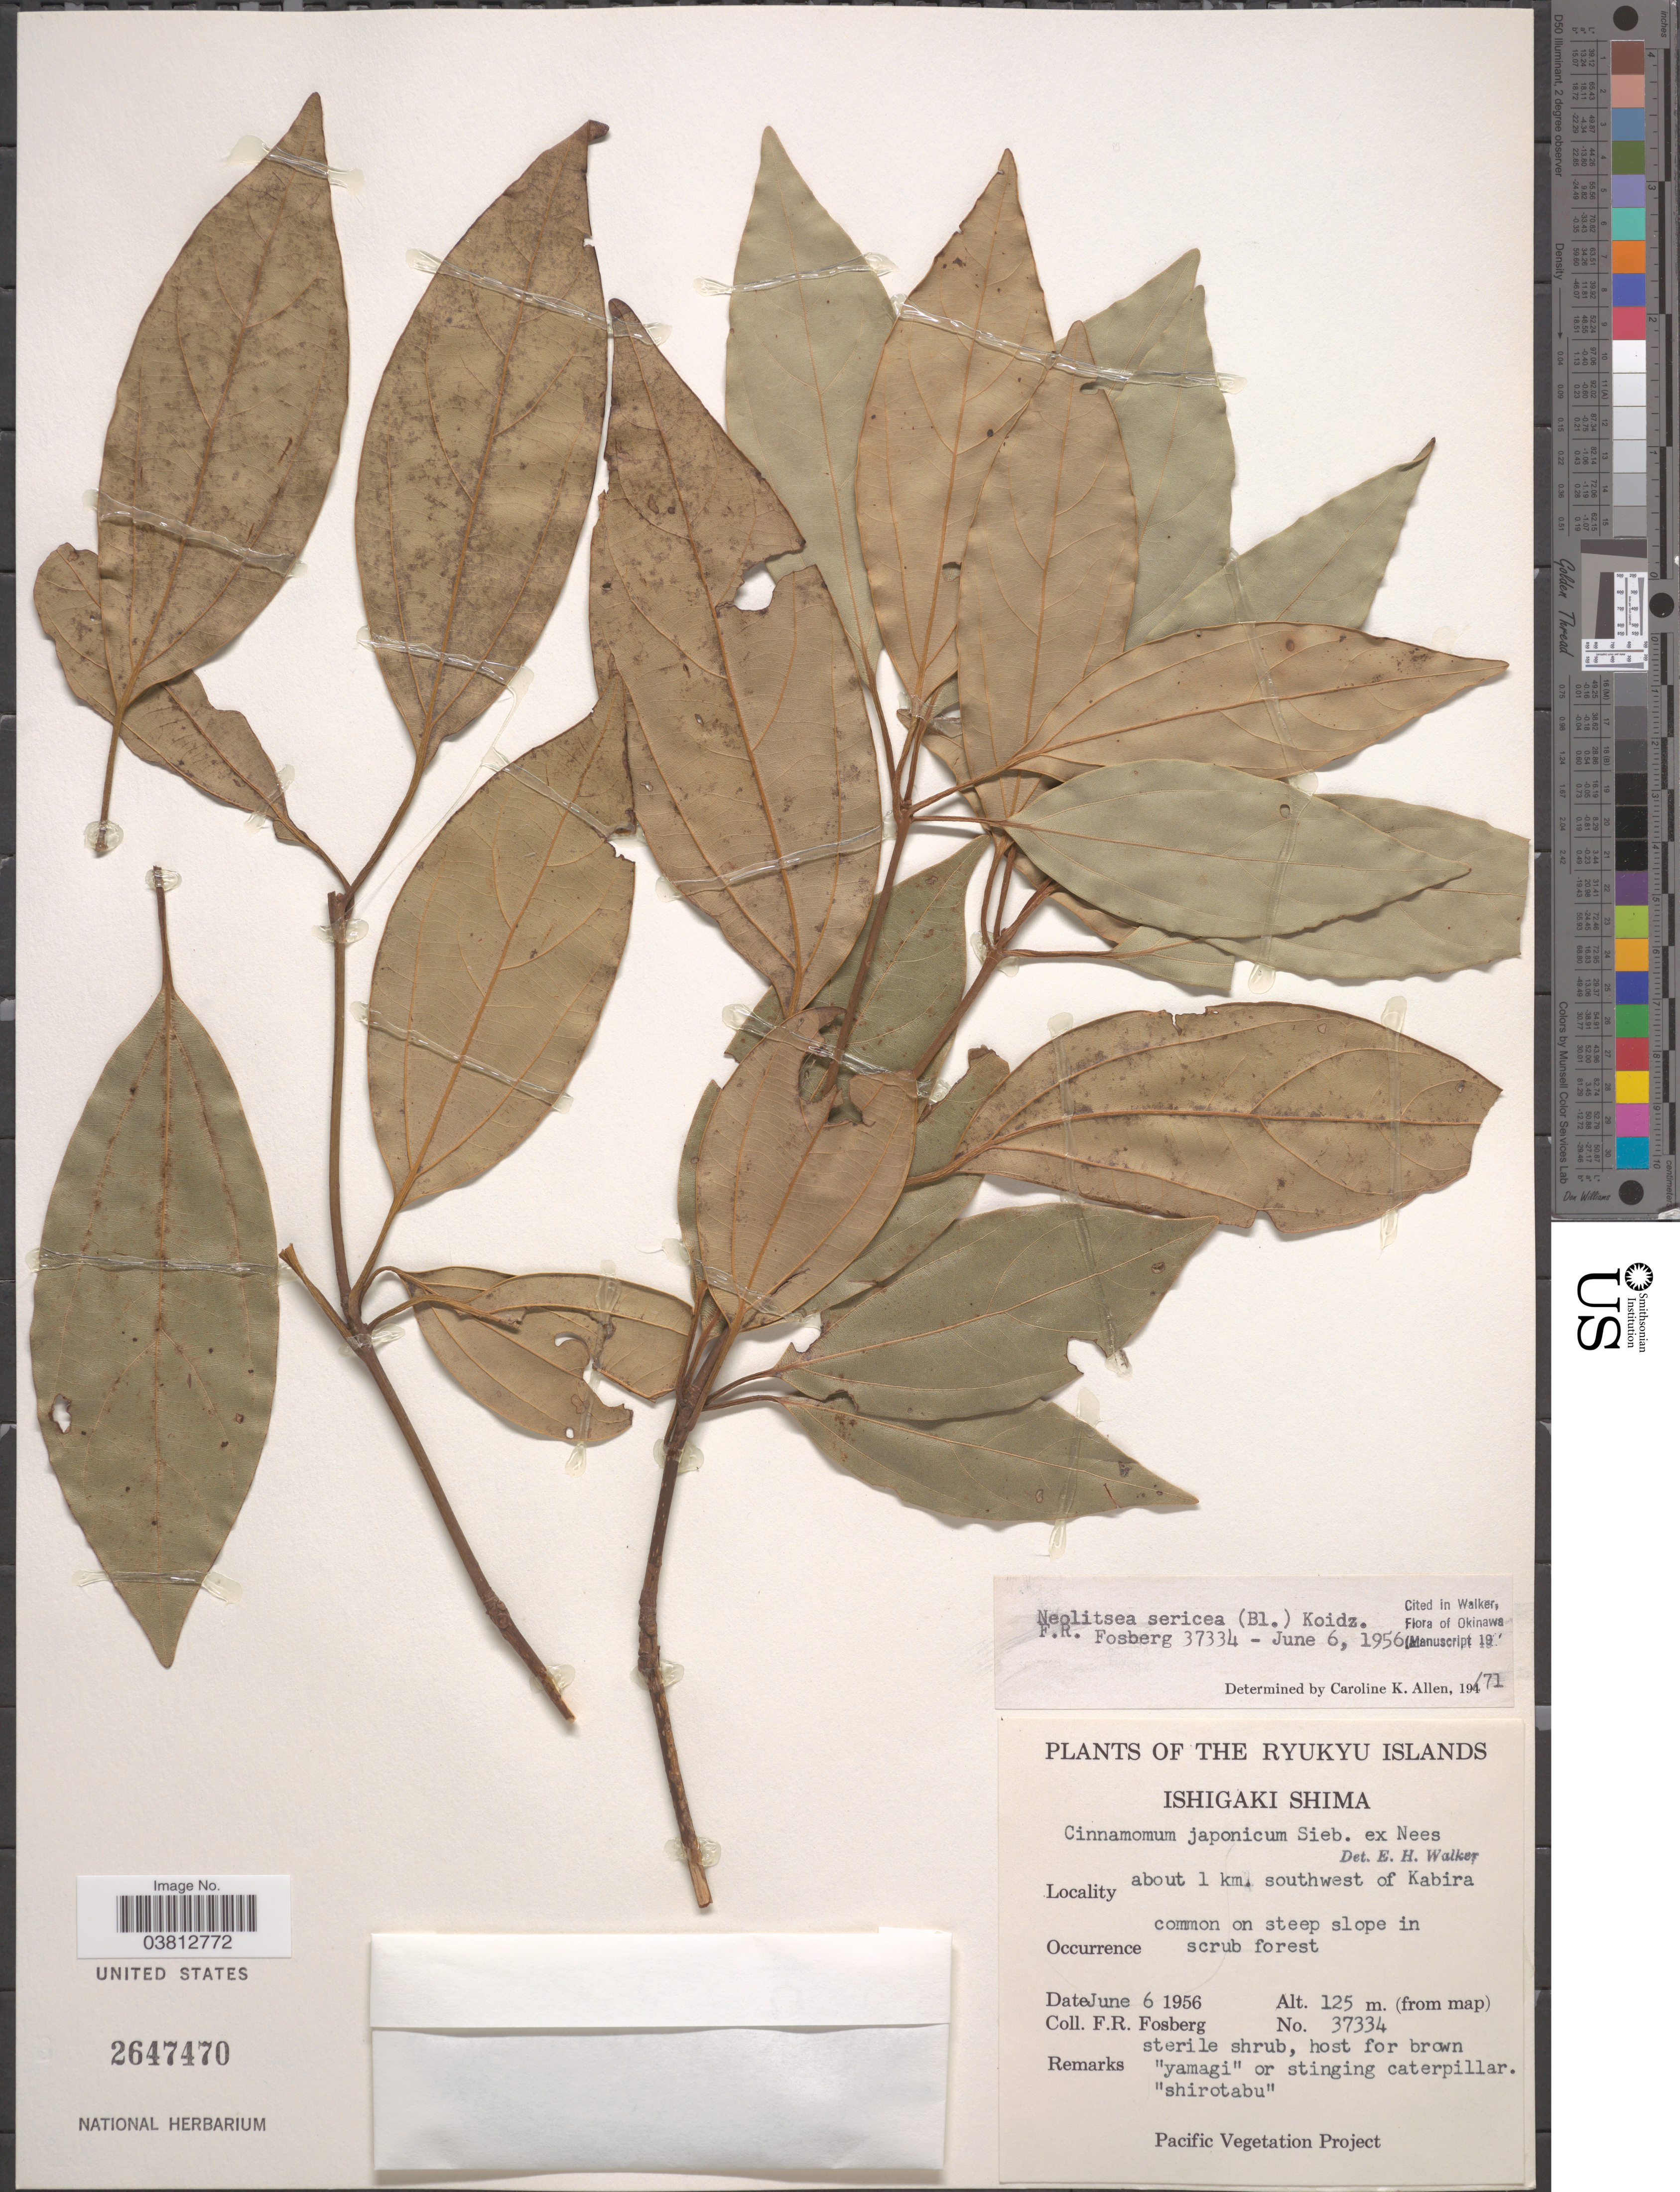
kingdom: Plantae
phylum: Tracheophyta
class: Magnoliopsida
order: Laurales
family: Lauraceae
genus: Neolitsea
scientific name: Neolitsea sericea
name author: (Blume) Koidz.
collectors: F. R. Fosberg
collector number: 37334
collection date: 1956-06-06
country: Japan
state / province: Okinawa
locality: Ryukyu Islands. Ishigaki Shima. About 1 km wouthwest of Kabira.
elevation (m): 125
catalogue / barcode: US 2647470